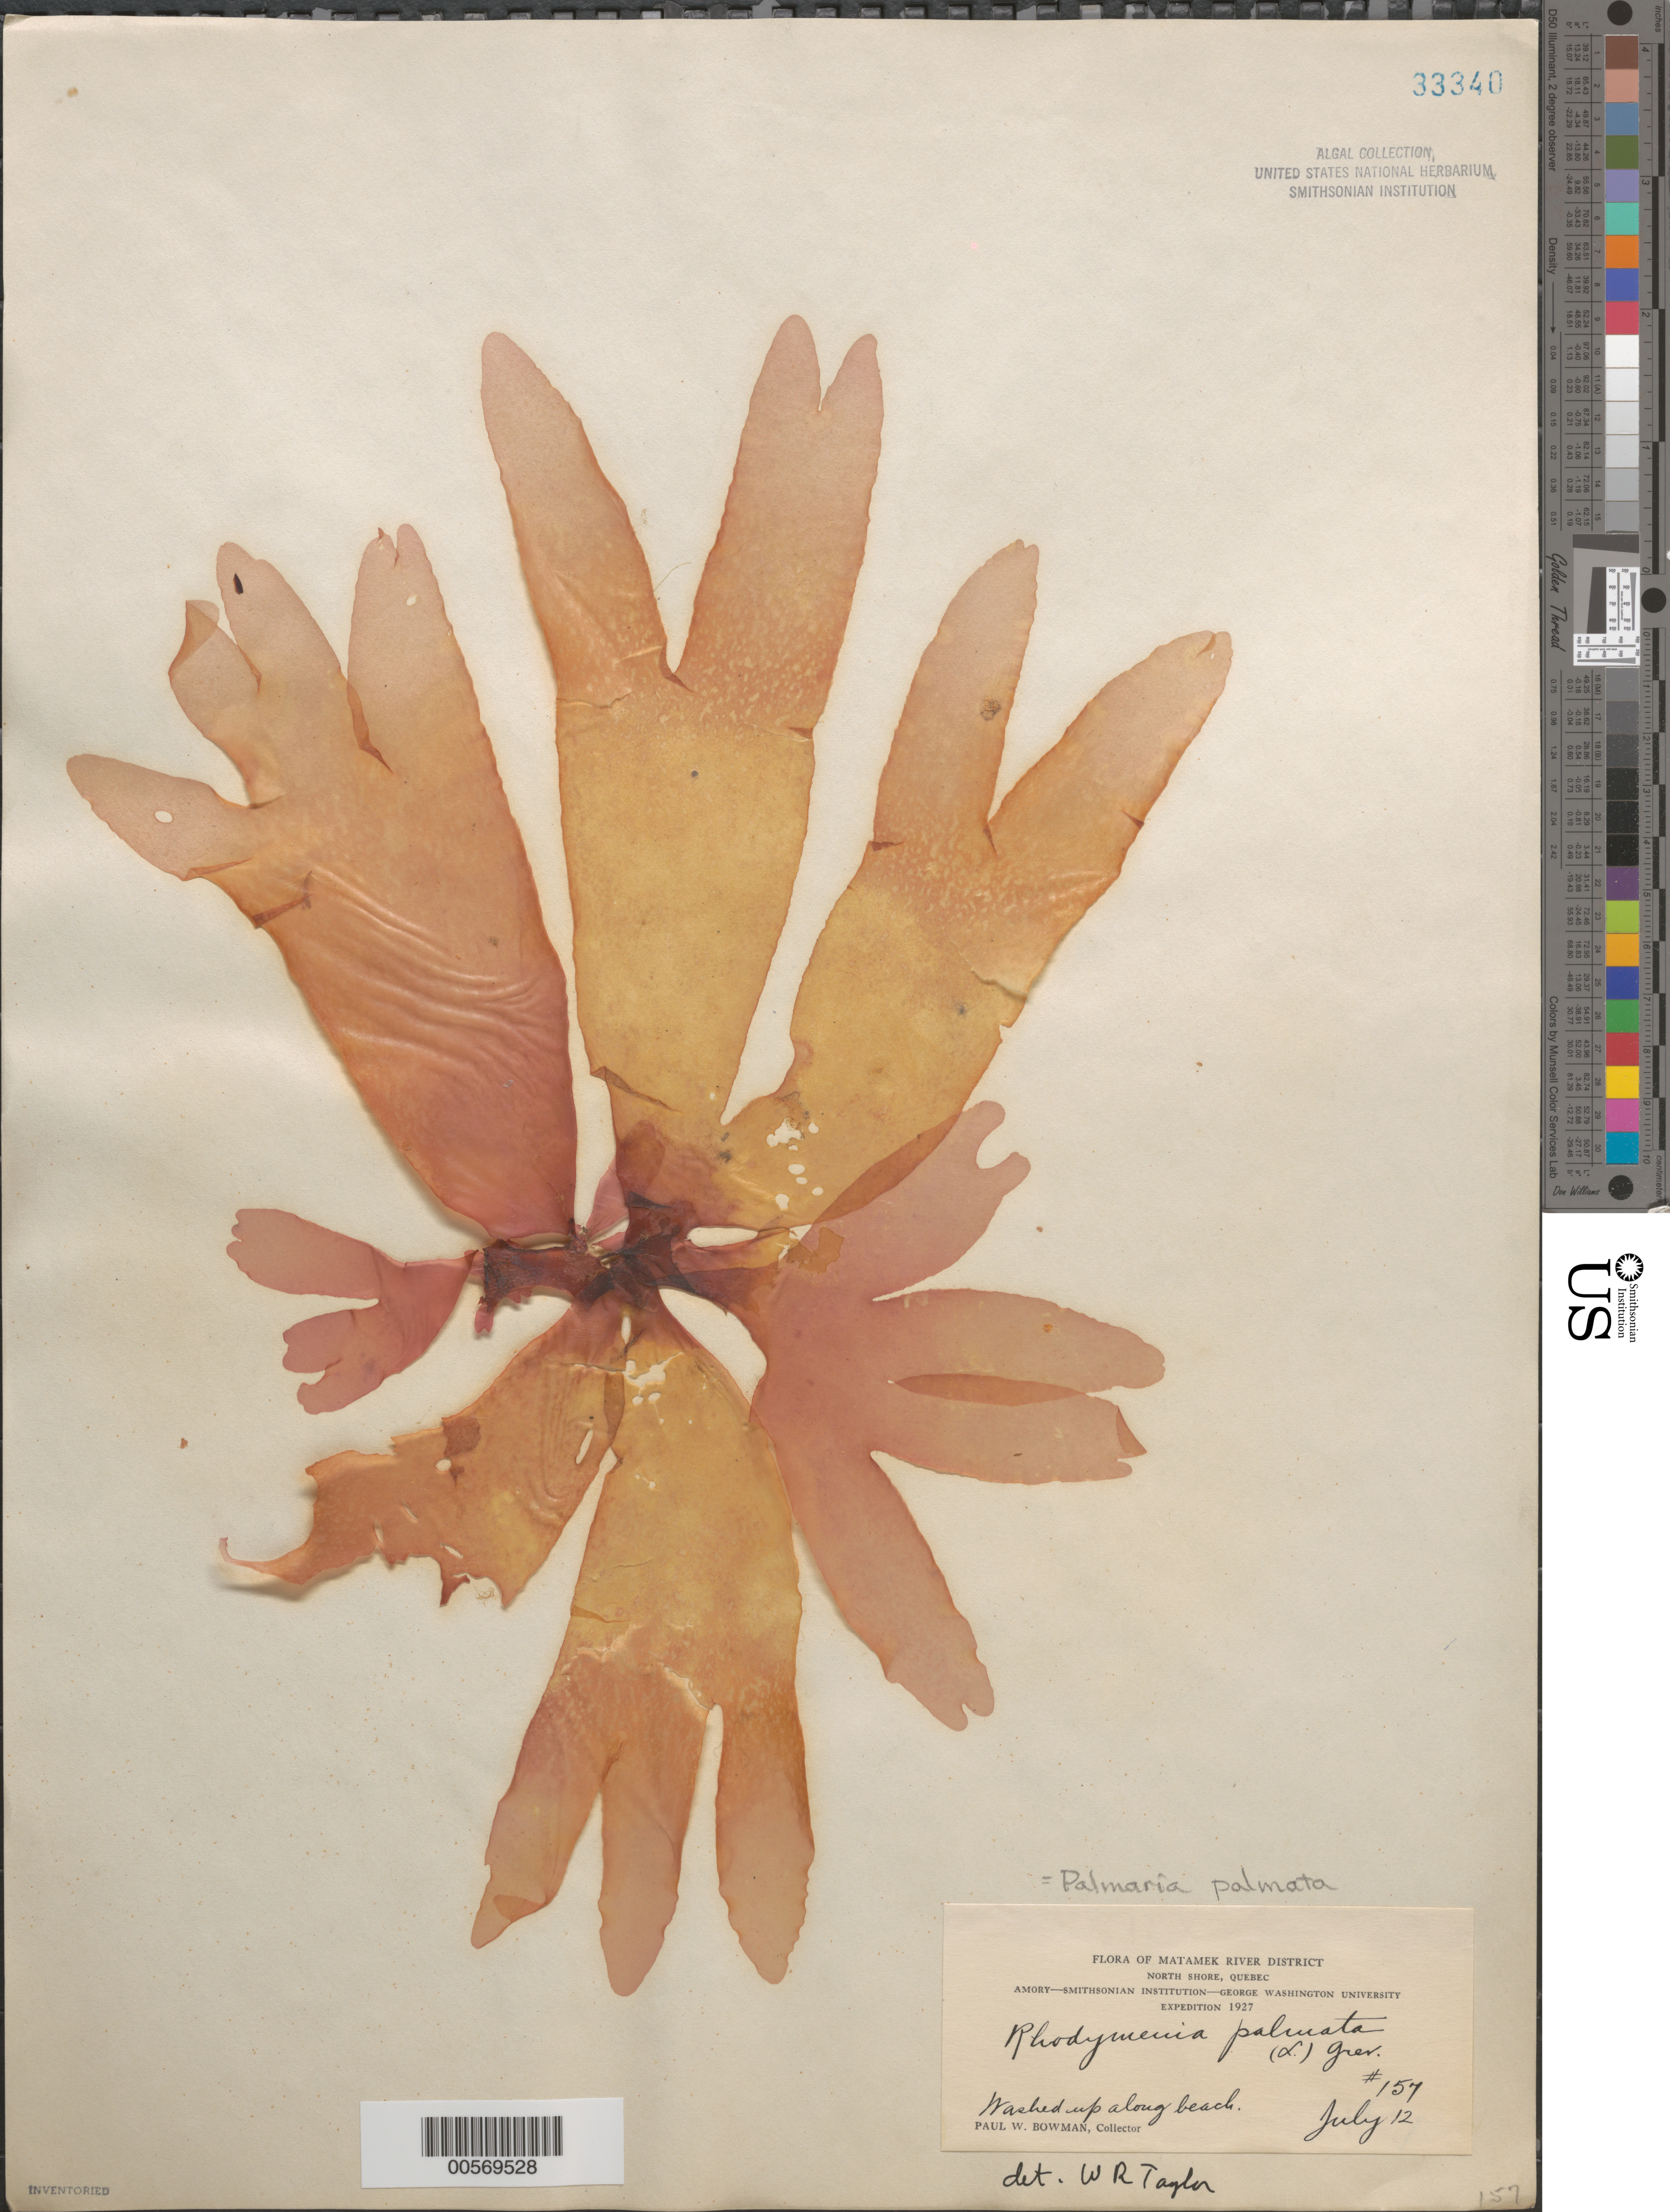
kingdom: Plantae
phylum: Rhodophyta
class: Florideophyceae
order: Palmariales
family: Palmariaceae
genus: Palmaria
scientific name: Palmaria palmata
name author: (L.) F. Weber & D. Mohr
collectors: P. Bowman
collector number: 157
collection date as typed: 12 Jul 1927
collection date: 1927-07-12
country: Canada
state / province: Quebec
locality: Matamek river district, north shore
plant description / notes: Amory-Smithsonian Institution-George Washington University Expedition, 1927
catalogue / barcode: US 33340